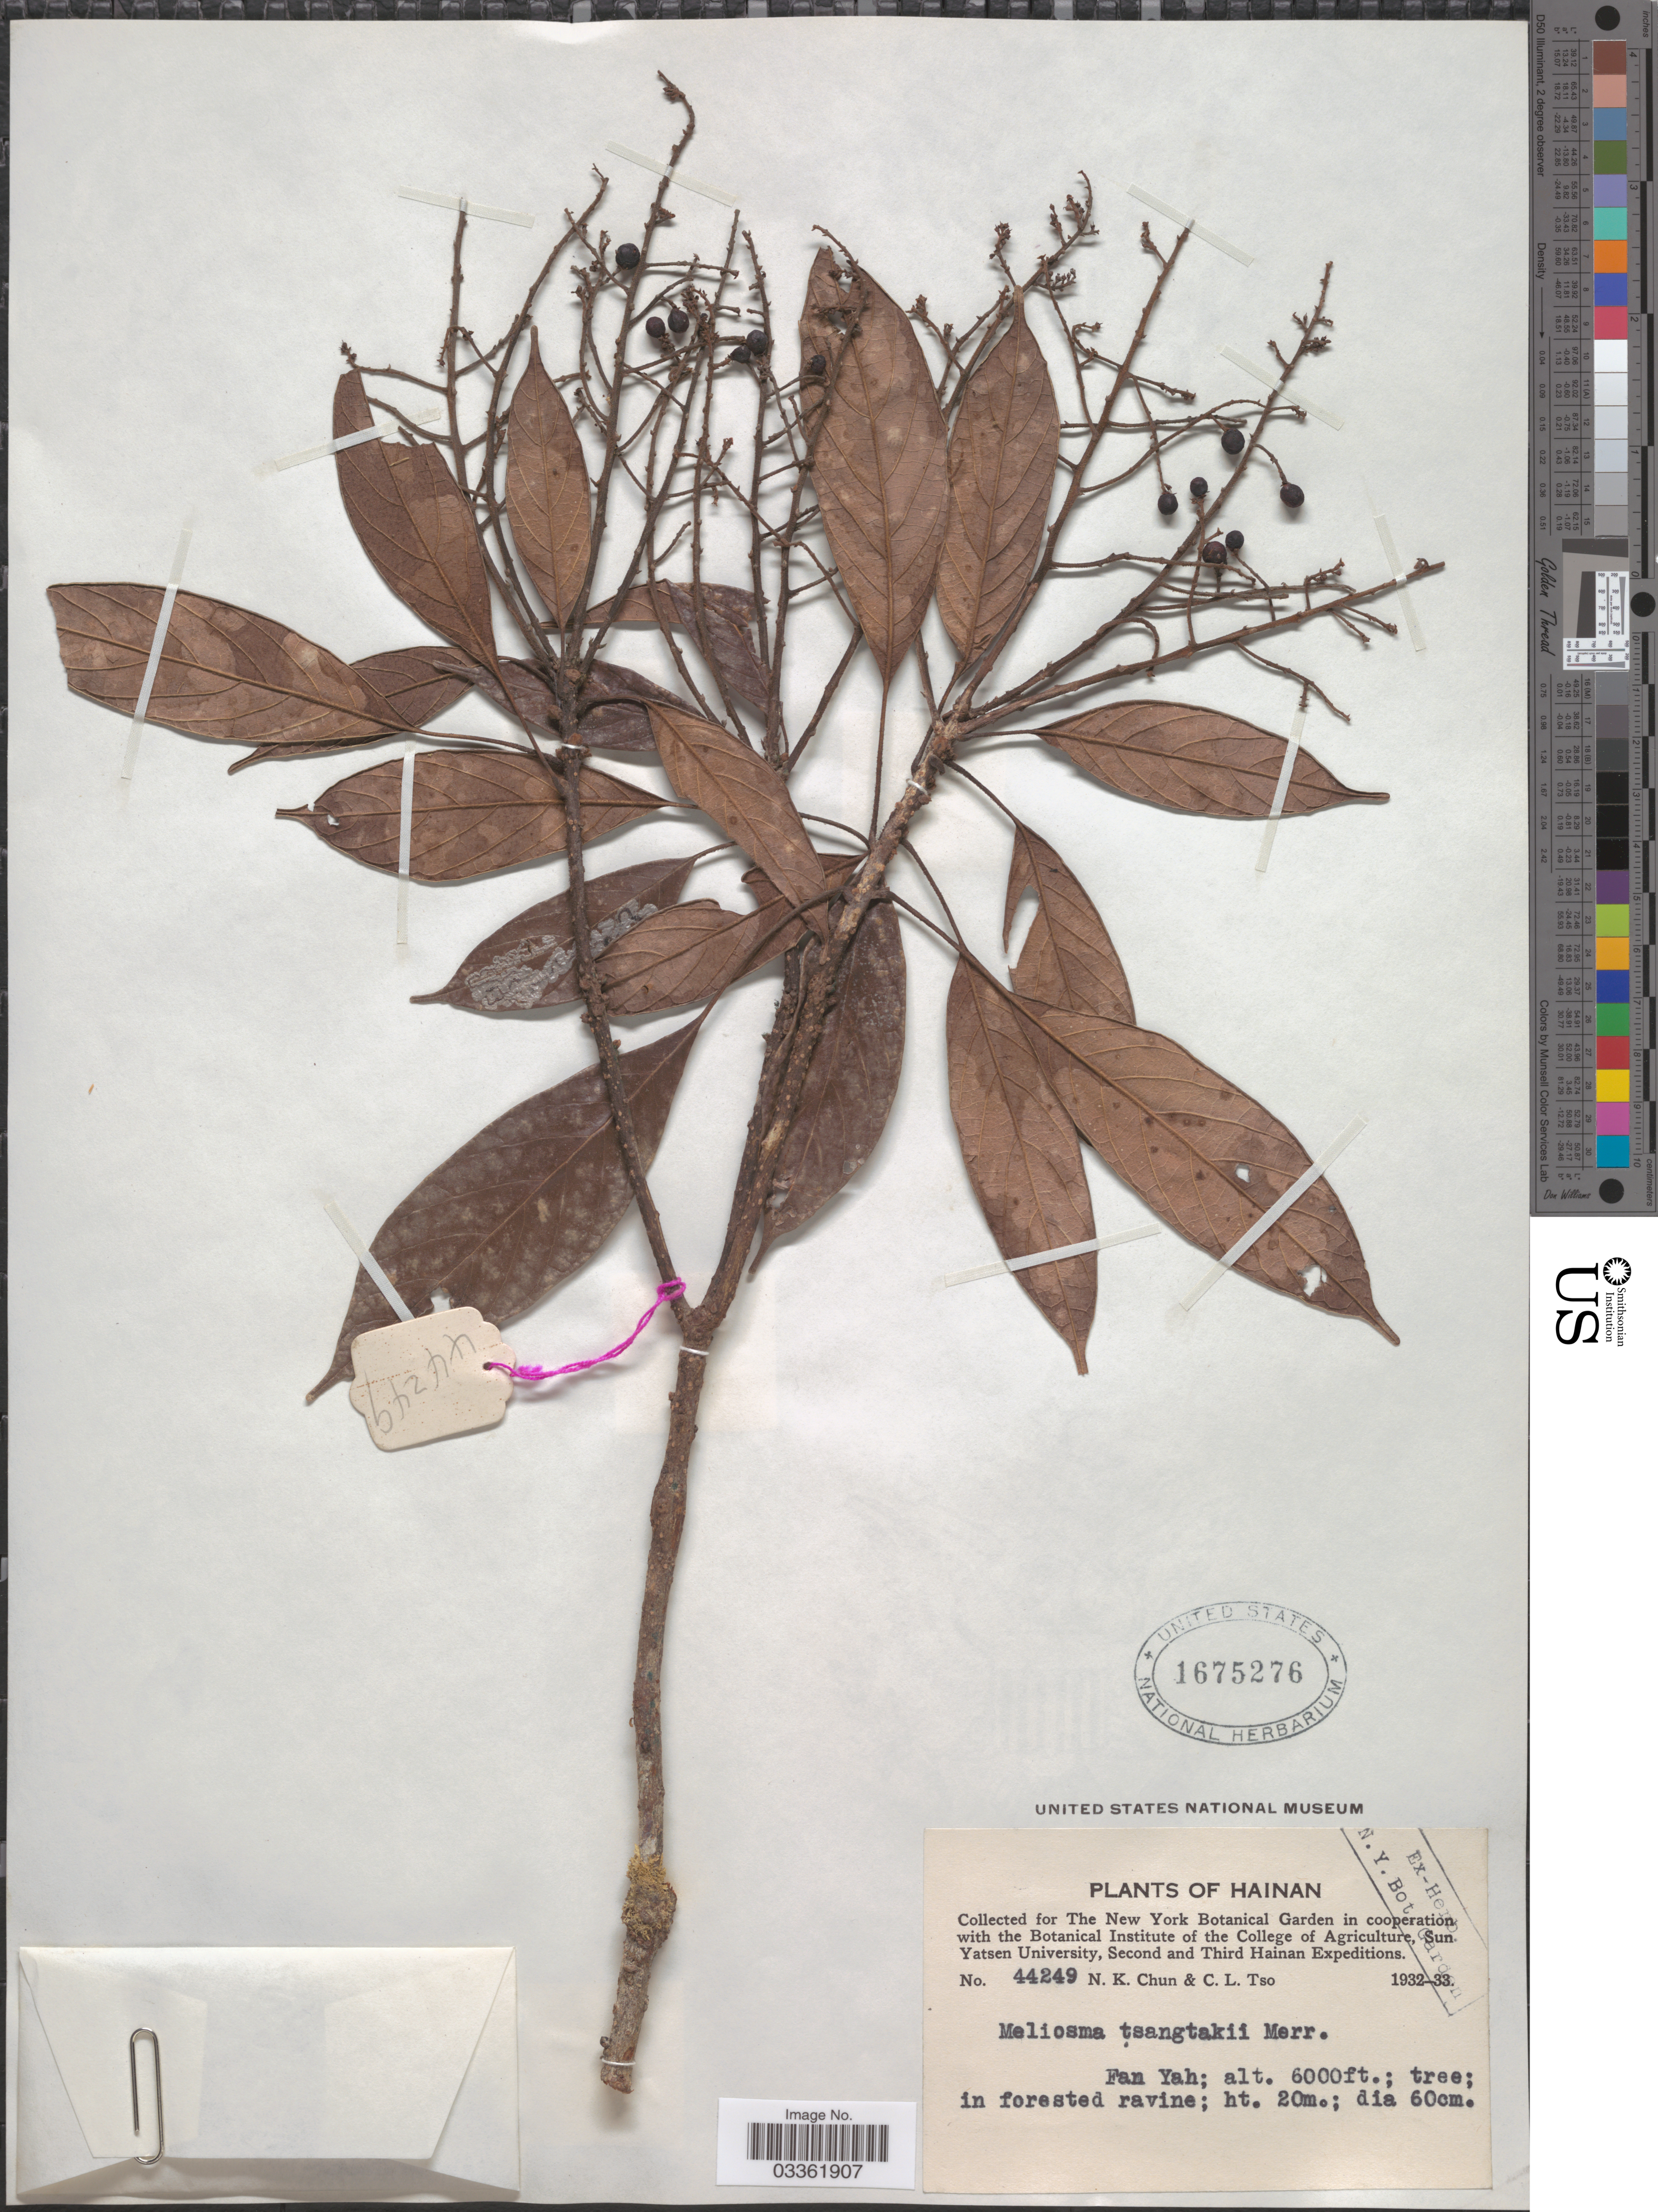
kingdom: Plantae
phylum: Tracheophyta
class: Magnoliopsida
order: Proteales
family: Sabiaceae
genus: Meliosma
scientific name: Meliosma tsangtakii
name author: Merr.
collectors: N. K. Chun & C. Tso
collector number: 44249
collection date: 1932/1933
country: China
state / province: Hainan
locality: Fan Yah.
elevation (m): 1829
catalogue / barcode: US 1675276